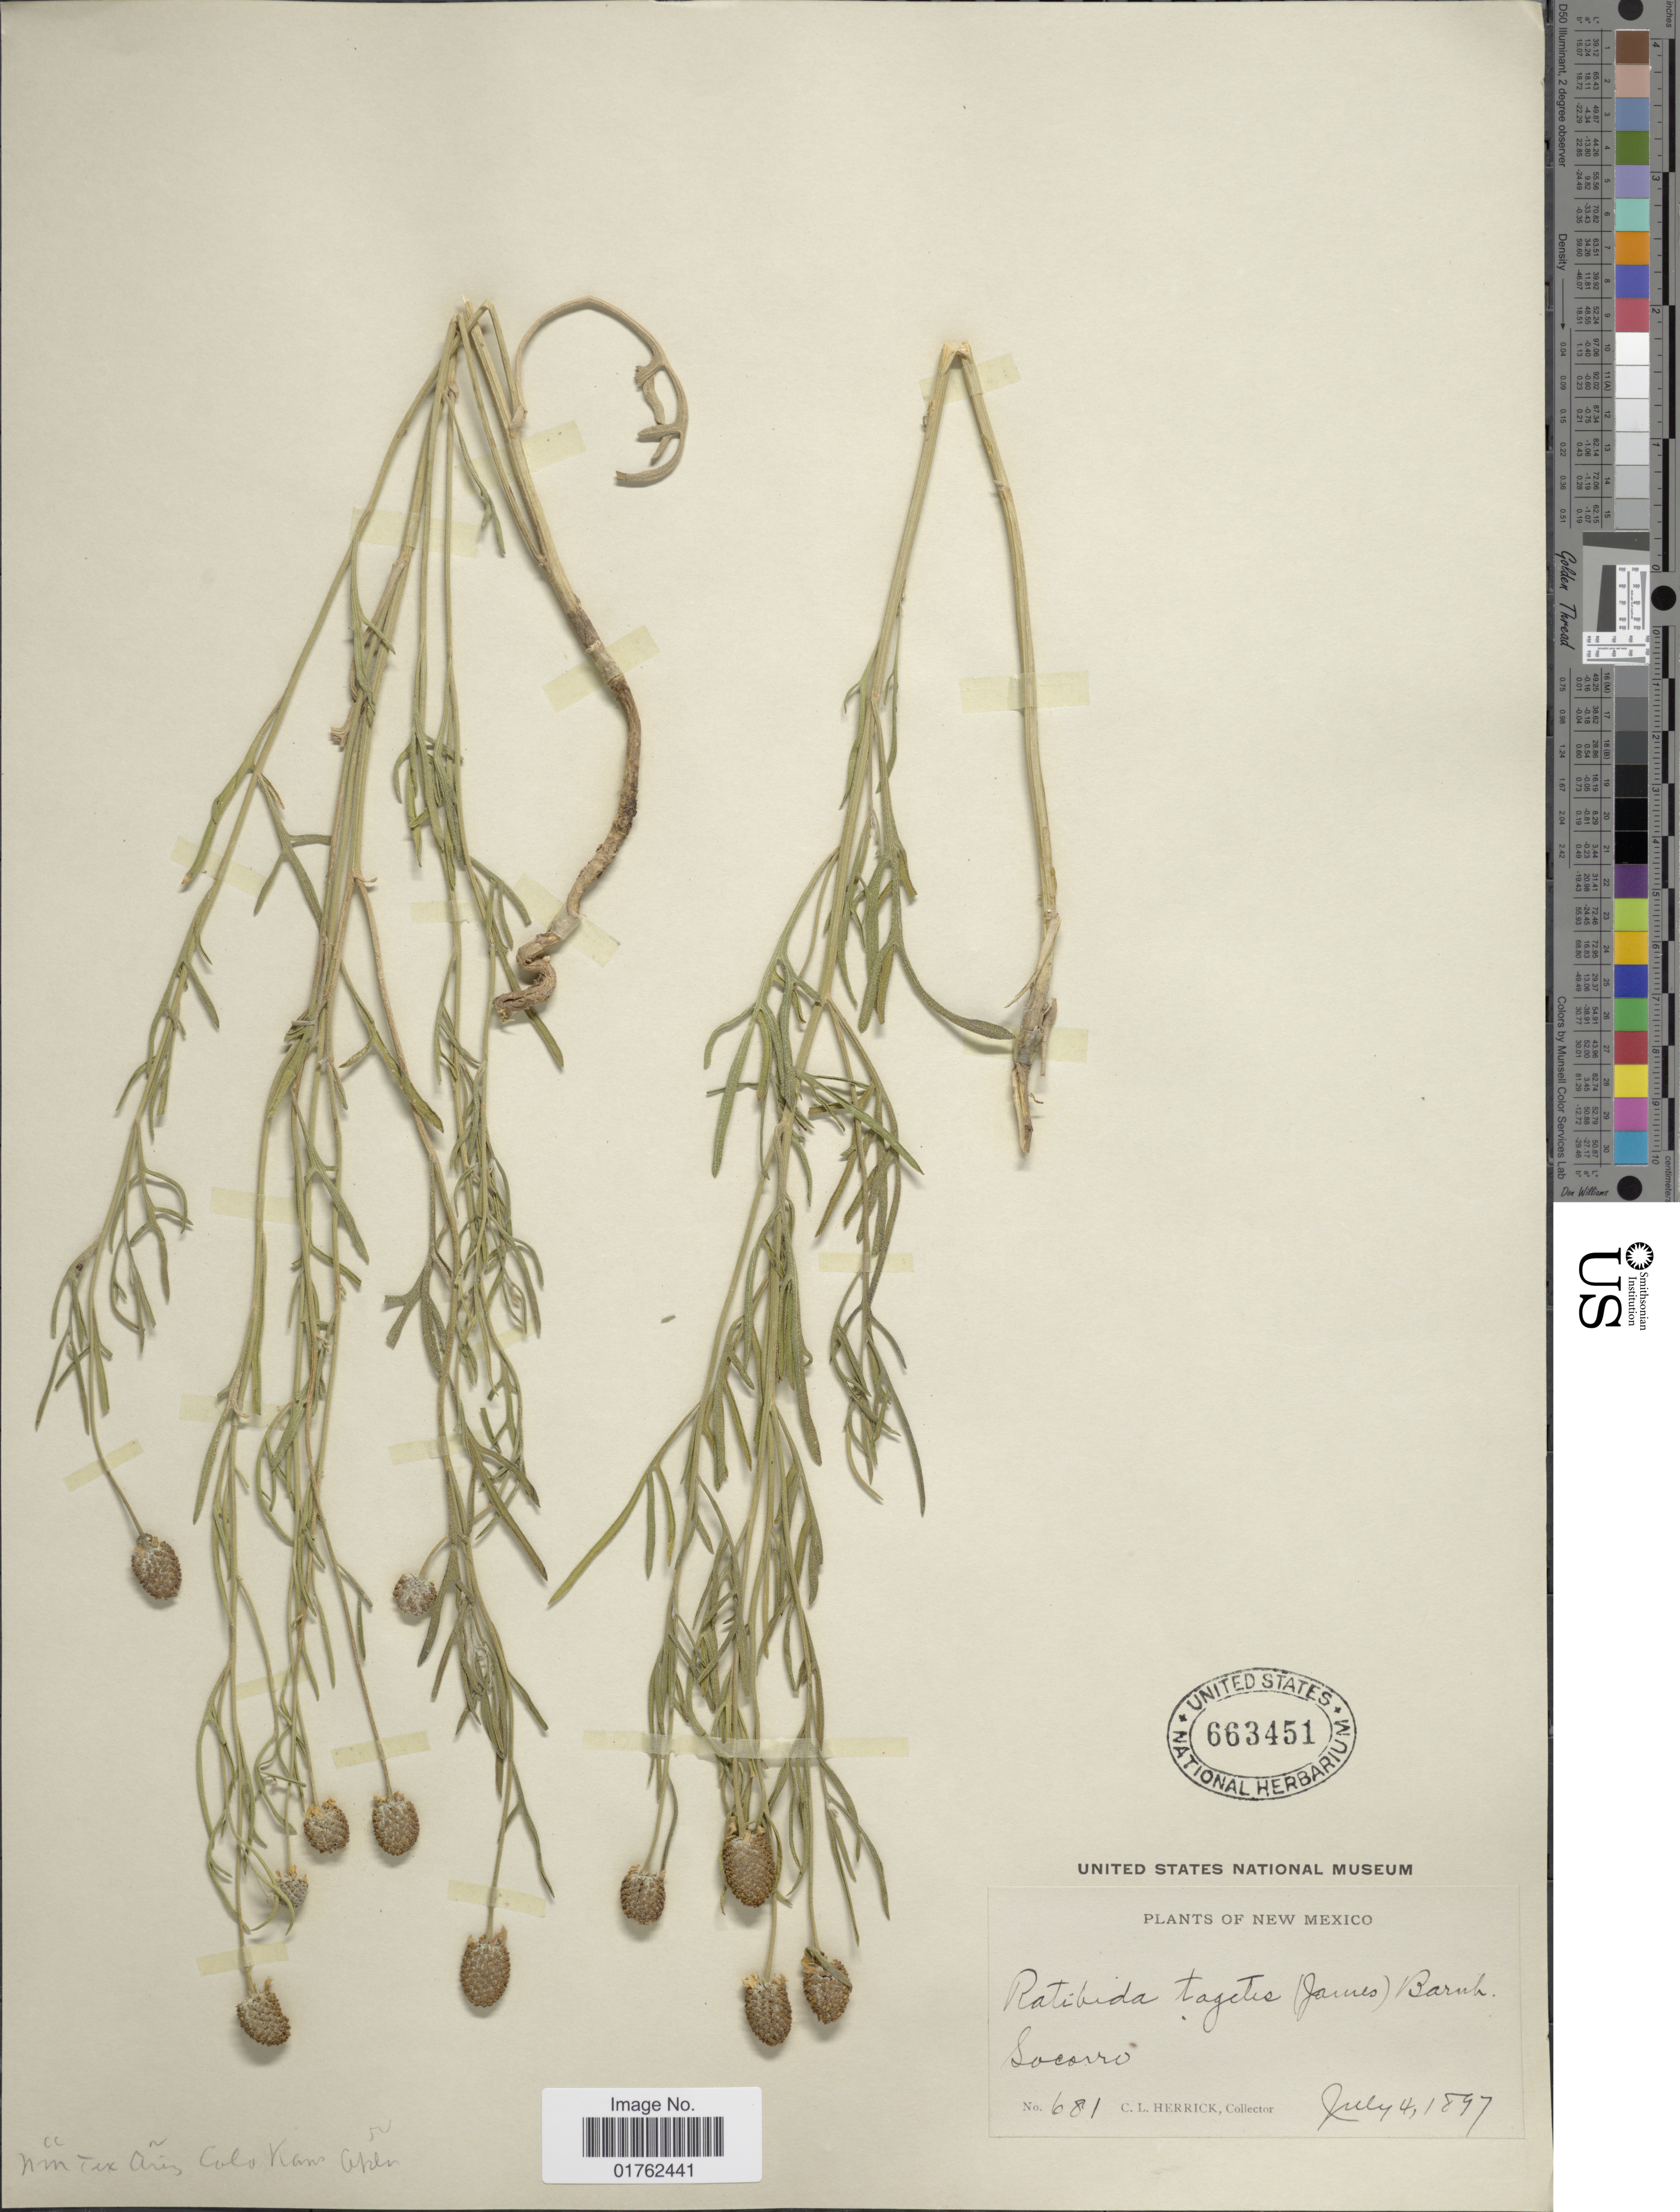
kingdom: Plantae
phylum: Tracheophyta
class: Magnoliopsida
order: Asterales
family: Asteraceae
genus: Ratibida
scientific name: Ratibida tagetes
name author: (James) Barnhart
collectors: C. Herrick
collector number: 681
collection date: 1897-07-04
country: United States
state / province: New Mexico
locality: Socorro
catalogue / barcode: US 663451